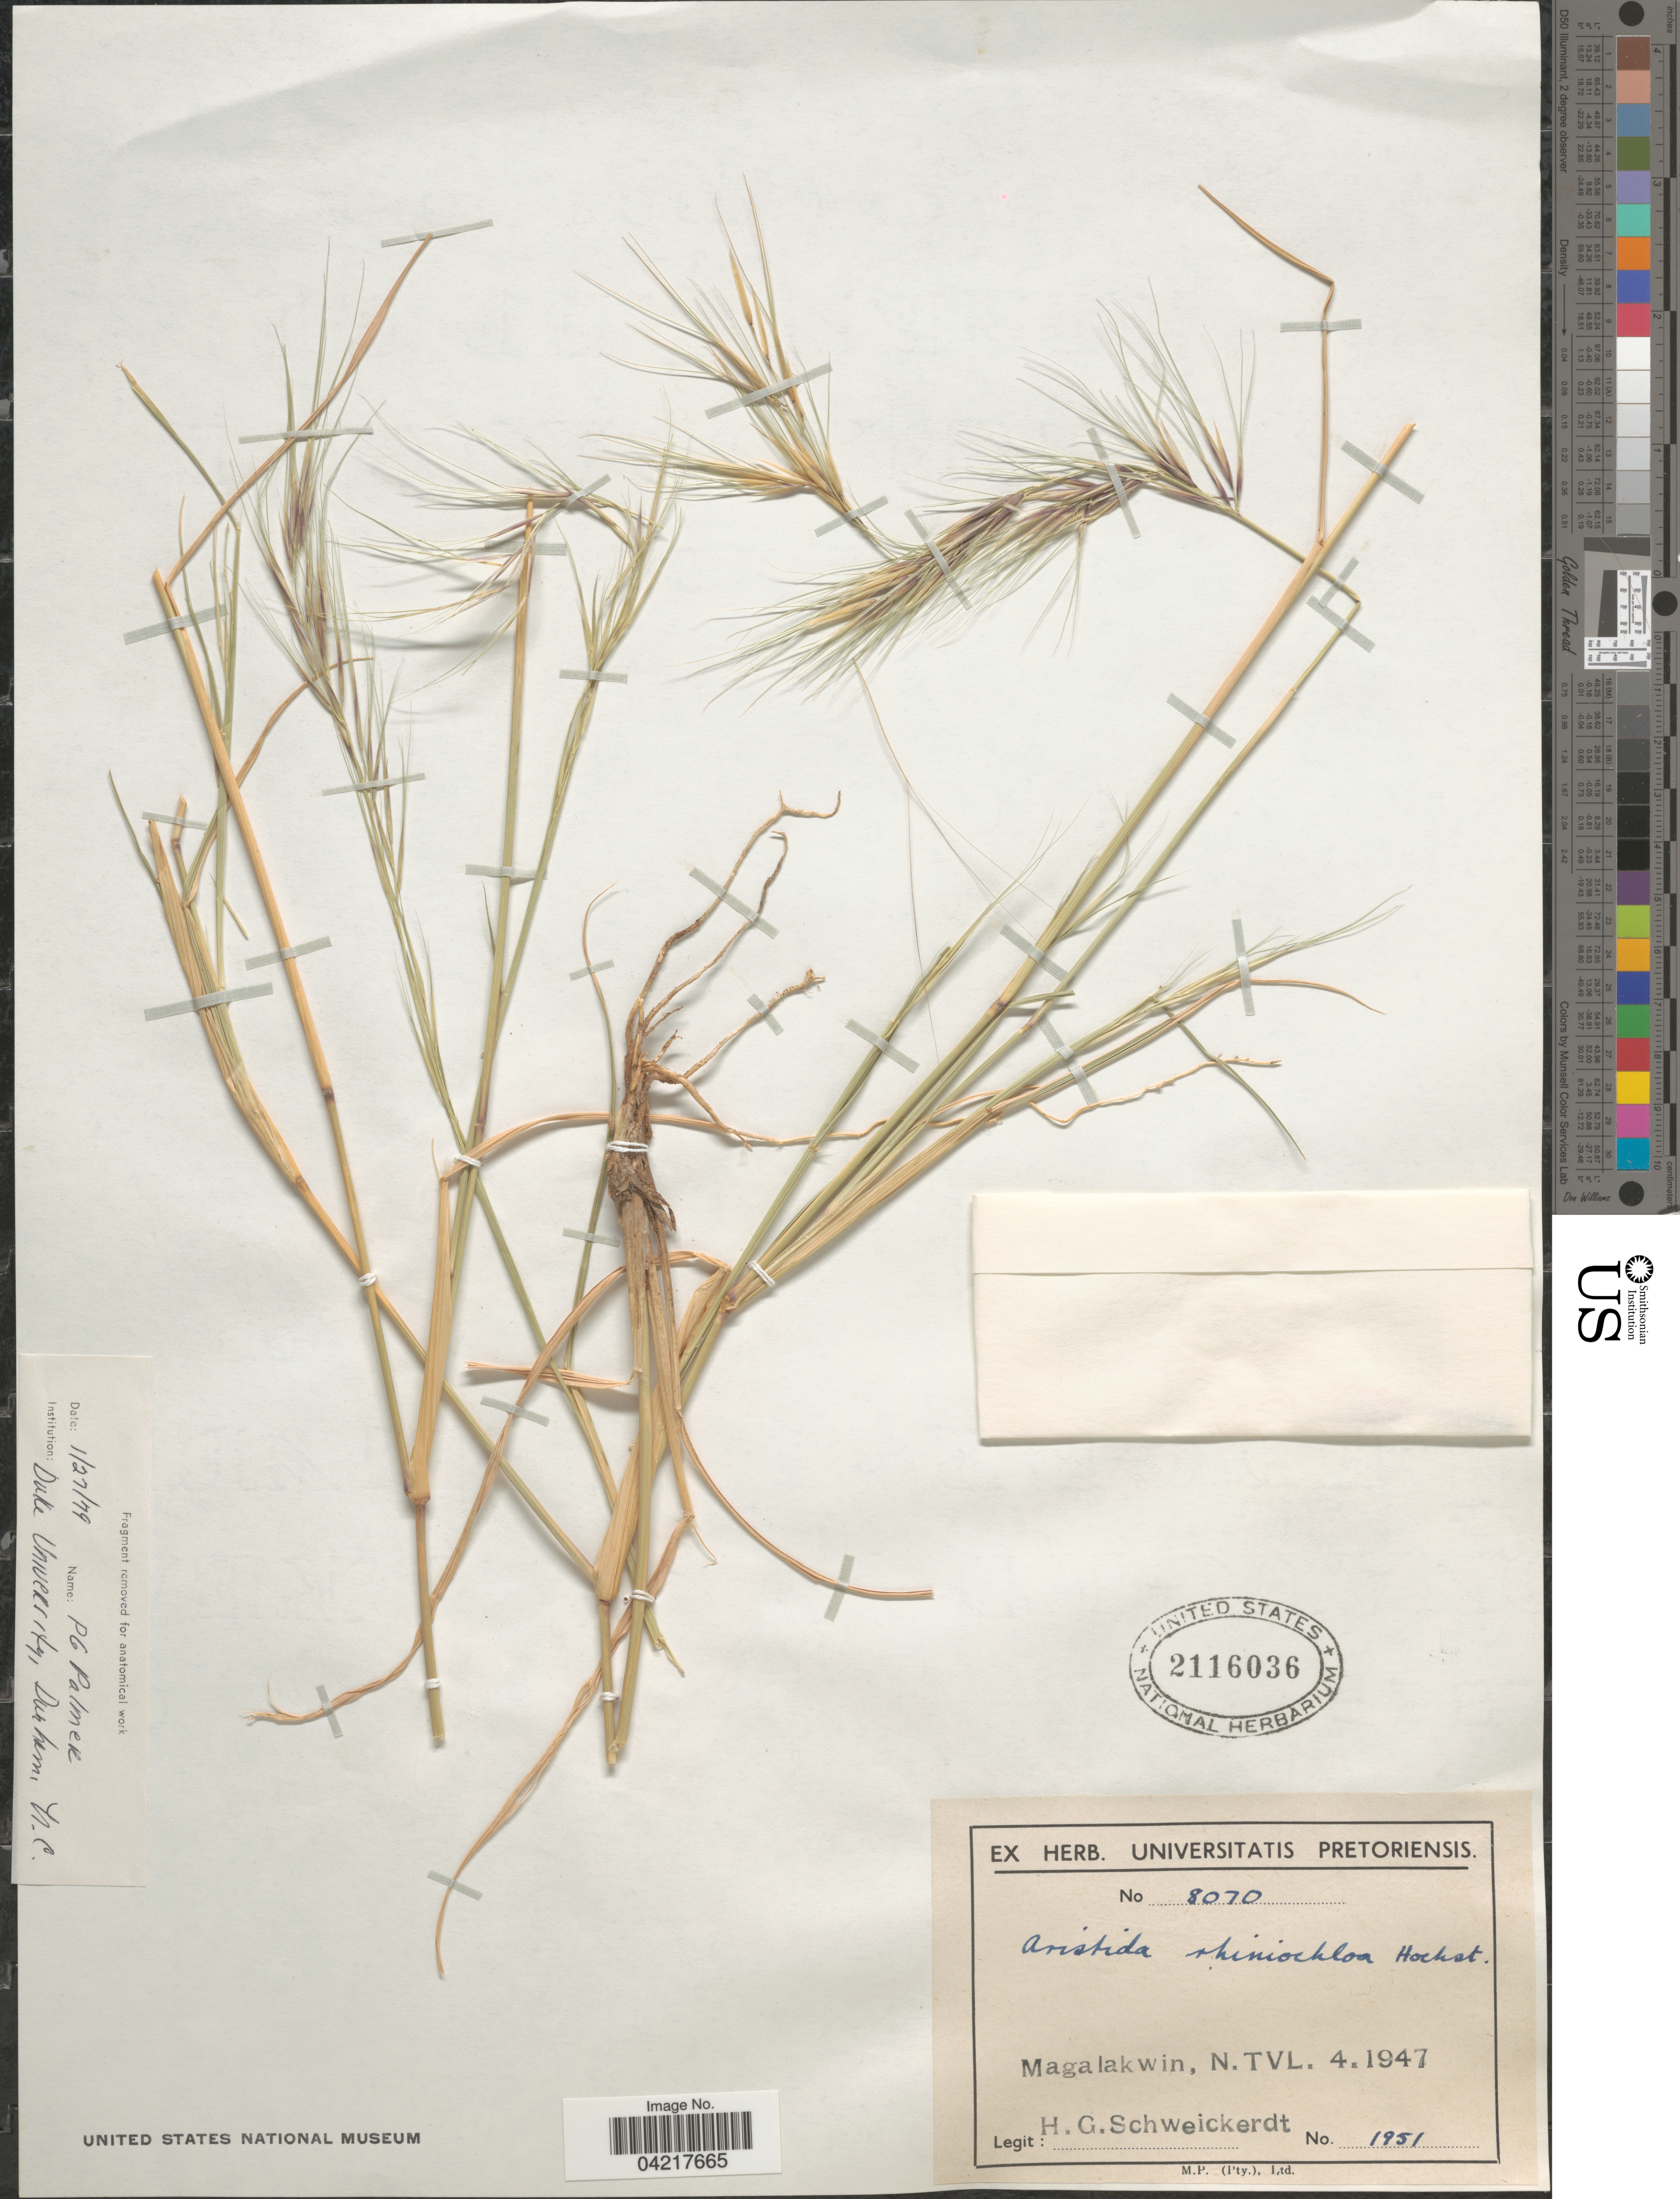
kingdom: Plantae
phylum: Tracheophyta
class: Liliopsida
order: Poales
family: Poaceae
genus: Aristida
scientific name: Aristida rhiniochloa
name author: Hochst.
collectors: H. Schweickerdt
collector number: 1951/8070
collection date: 1947-04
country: South Africa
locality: Magalakwin, N. TVL.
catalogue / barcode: US 2116036